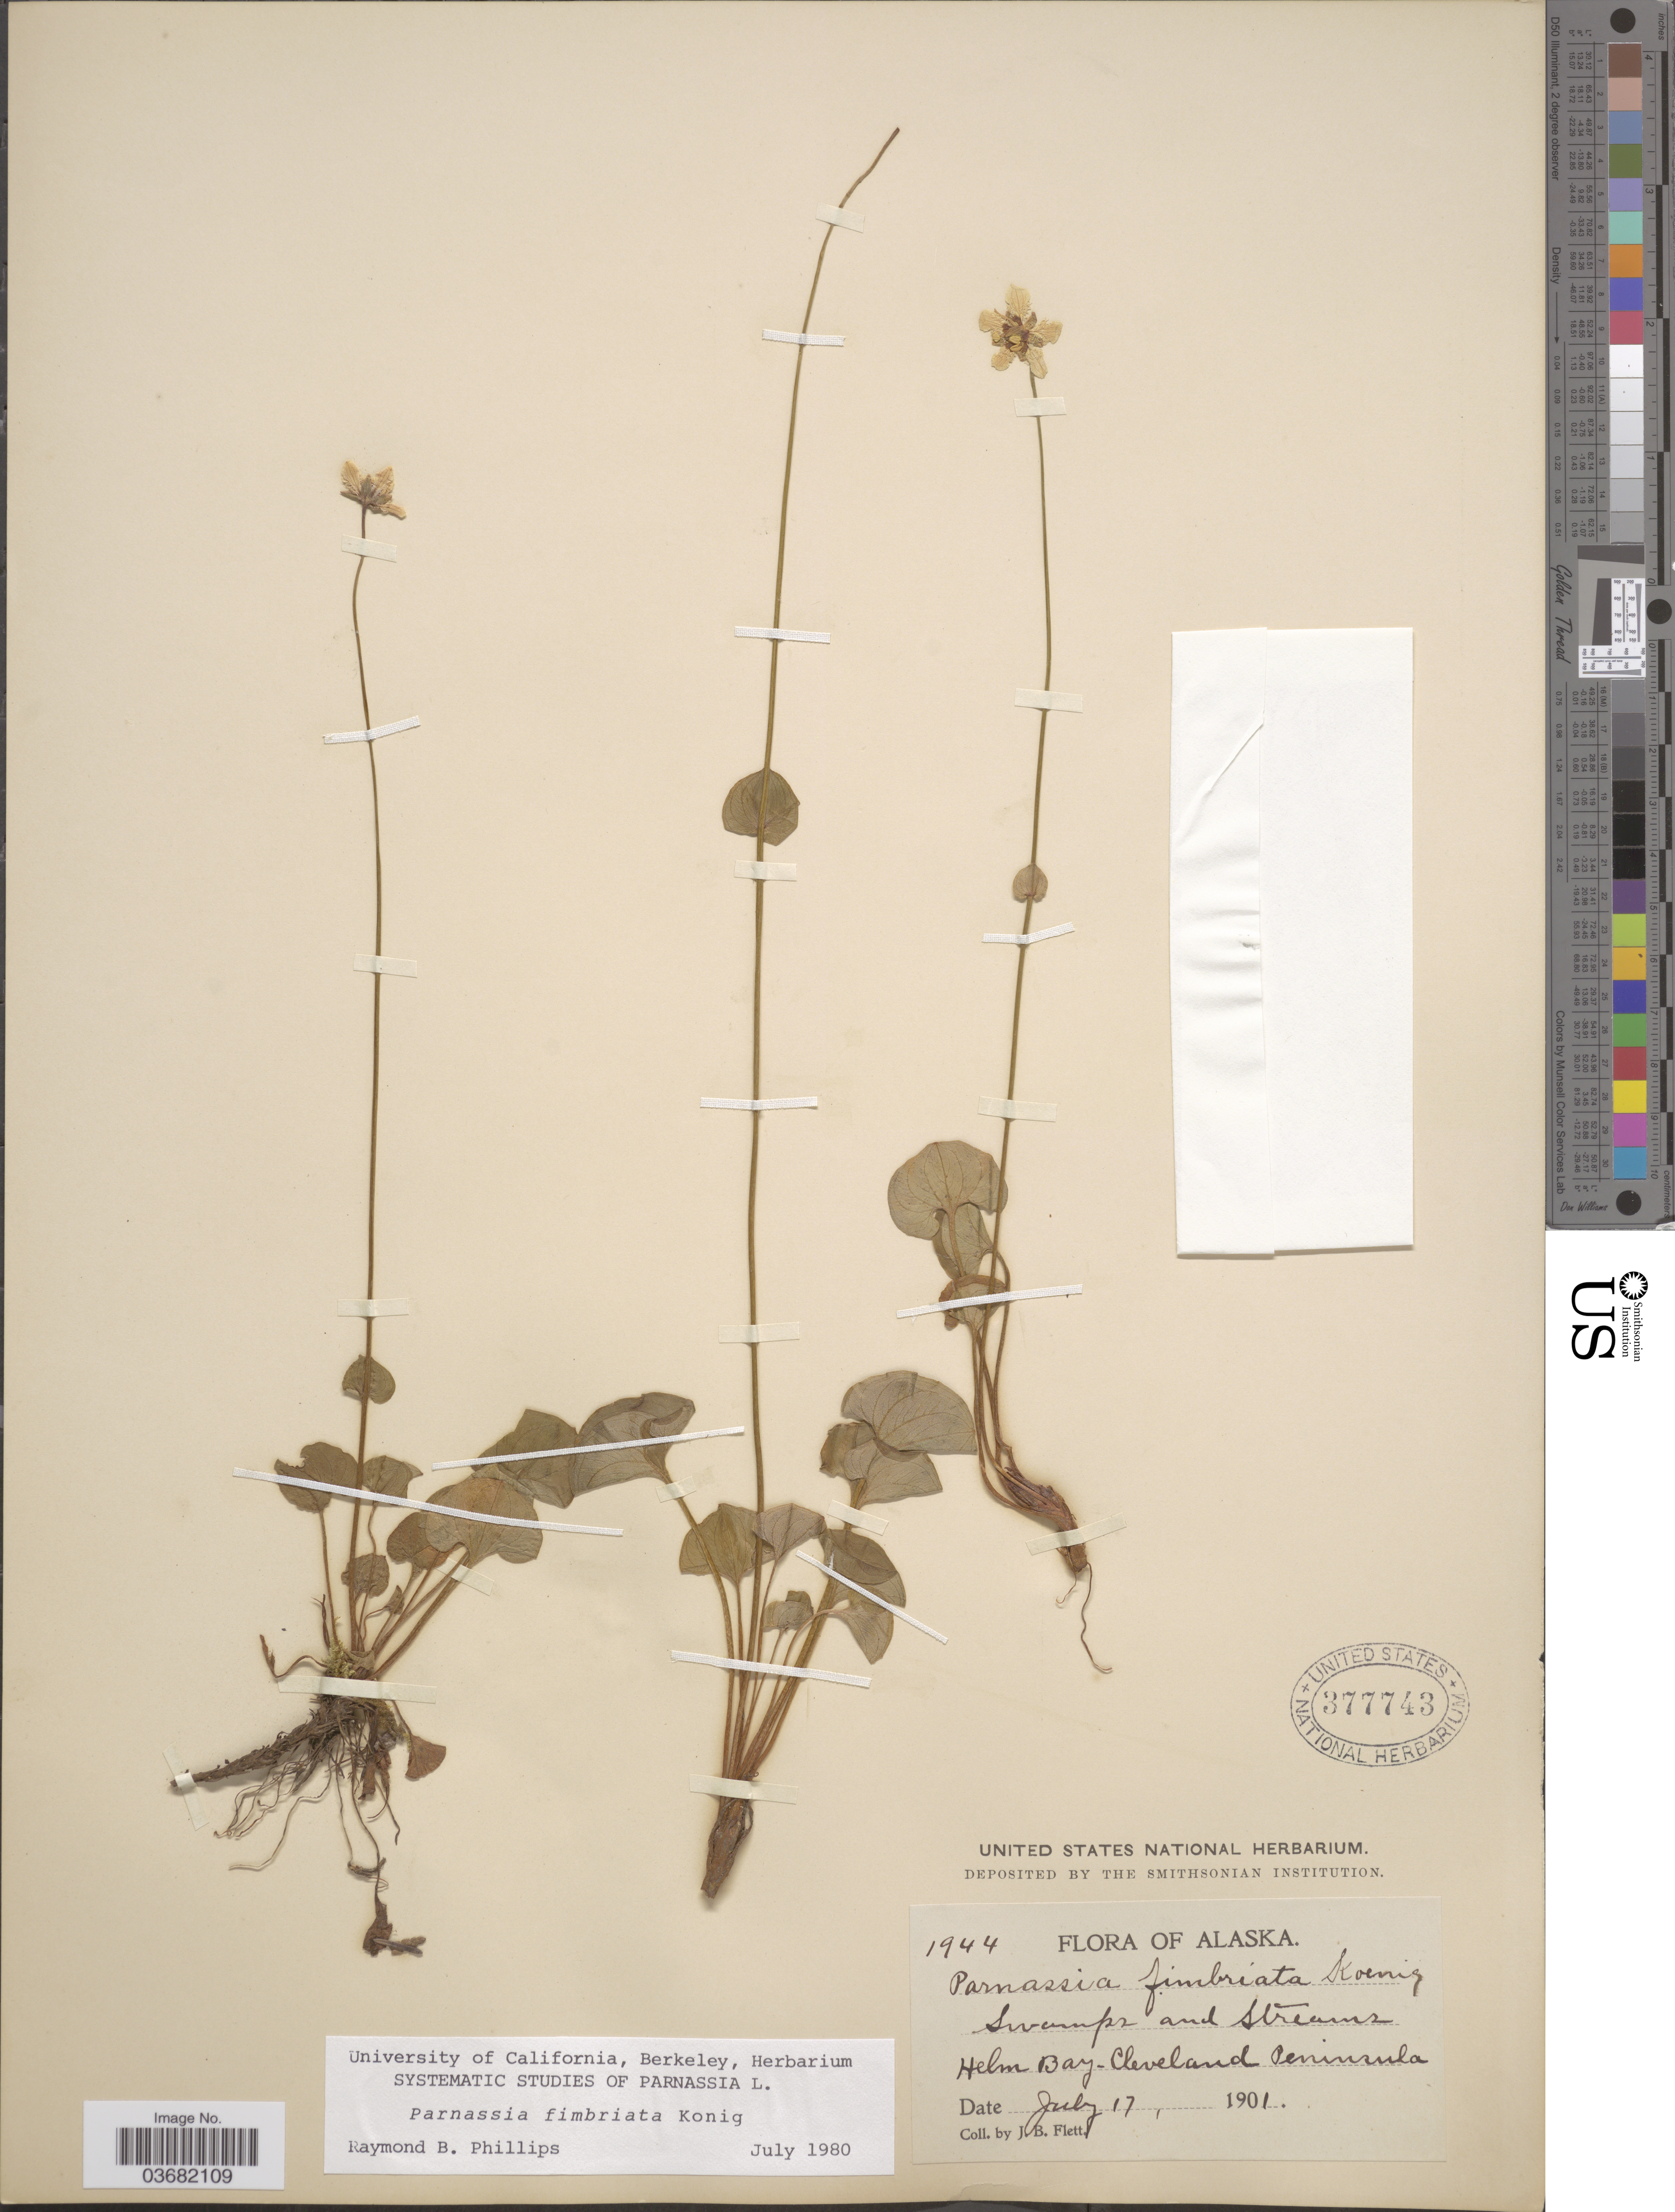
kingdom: Plantae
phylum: Tracheophyta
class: Magnoliopsida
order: Celastrales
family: Parnassiaceae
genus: Parnassia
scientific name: Parnassia fimbriata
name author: K.D. Koenig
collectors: J. Flett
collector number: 1944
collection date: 1901-07-17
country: United States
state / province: Alaska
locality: Helm Bay. Cleveland Peninsula.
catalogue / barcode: US 377743